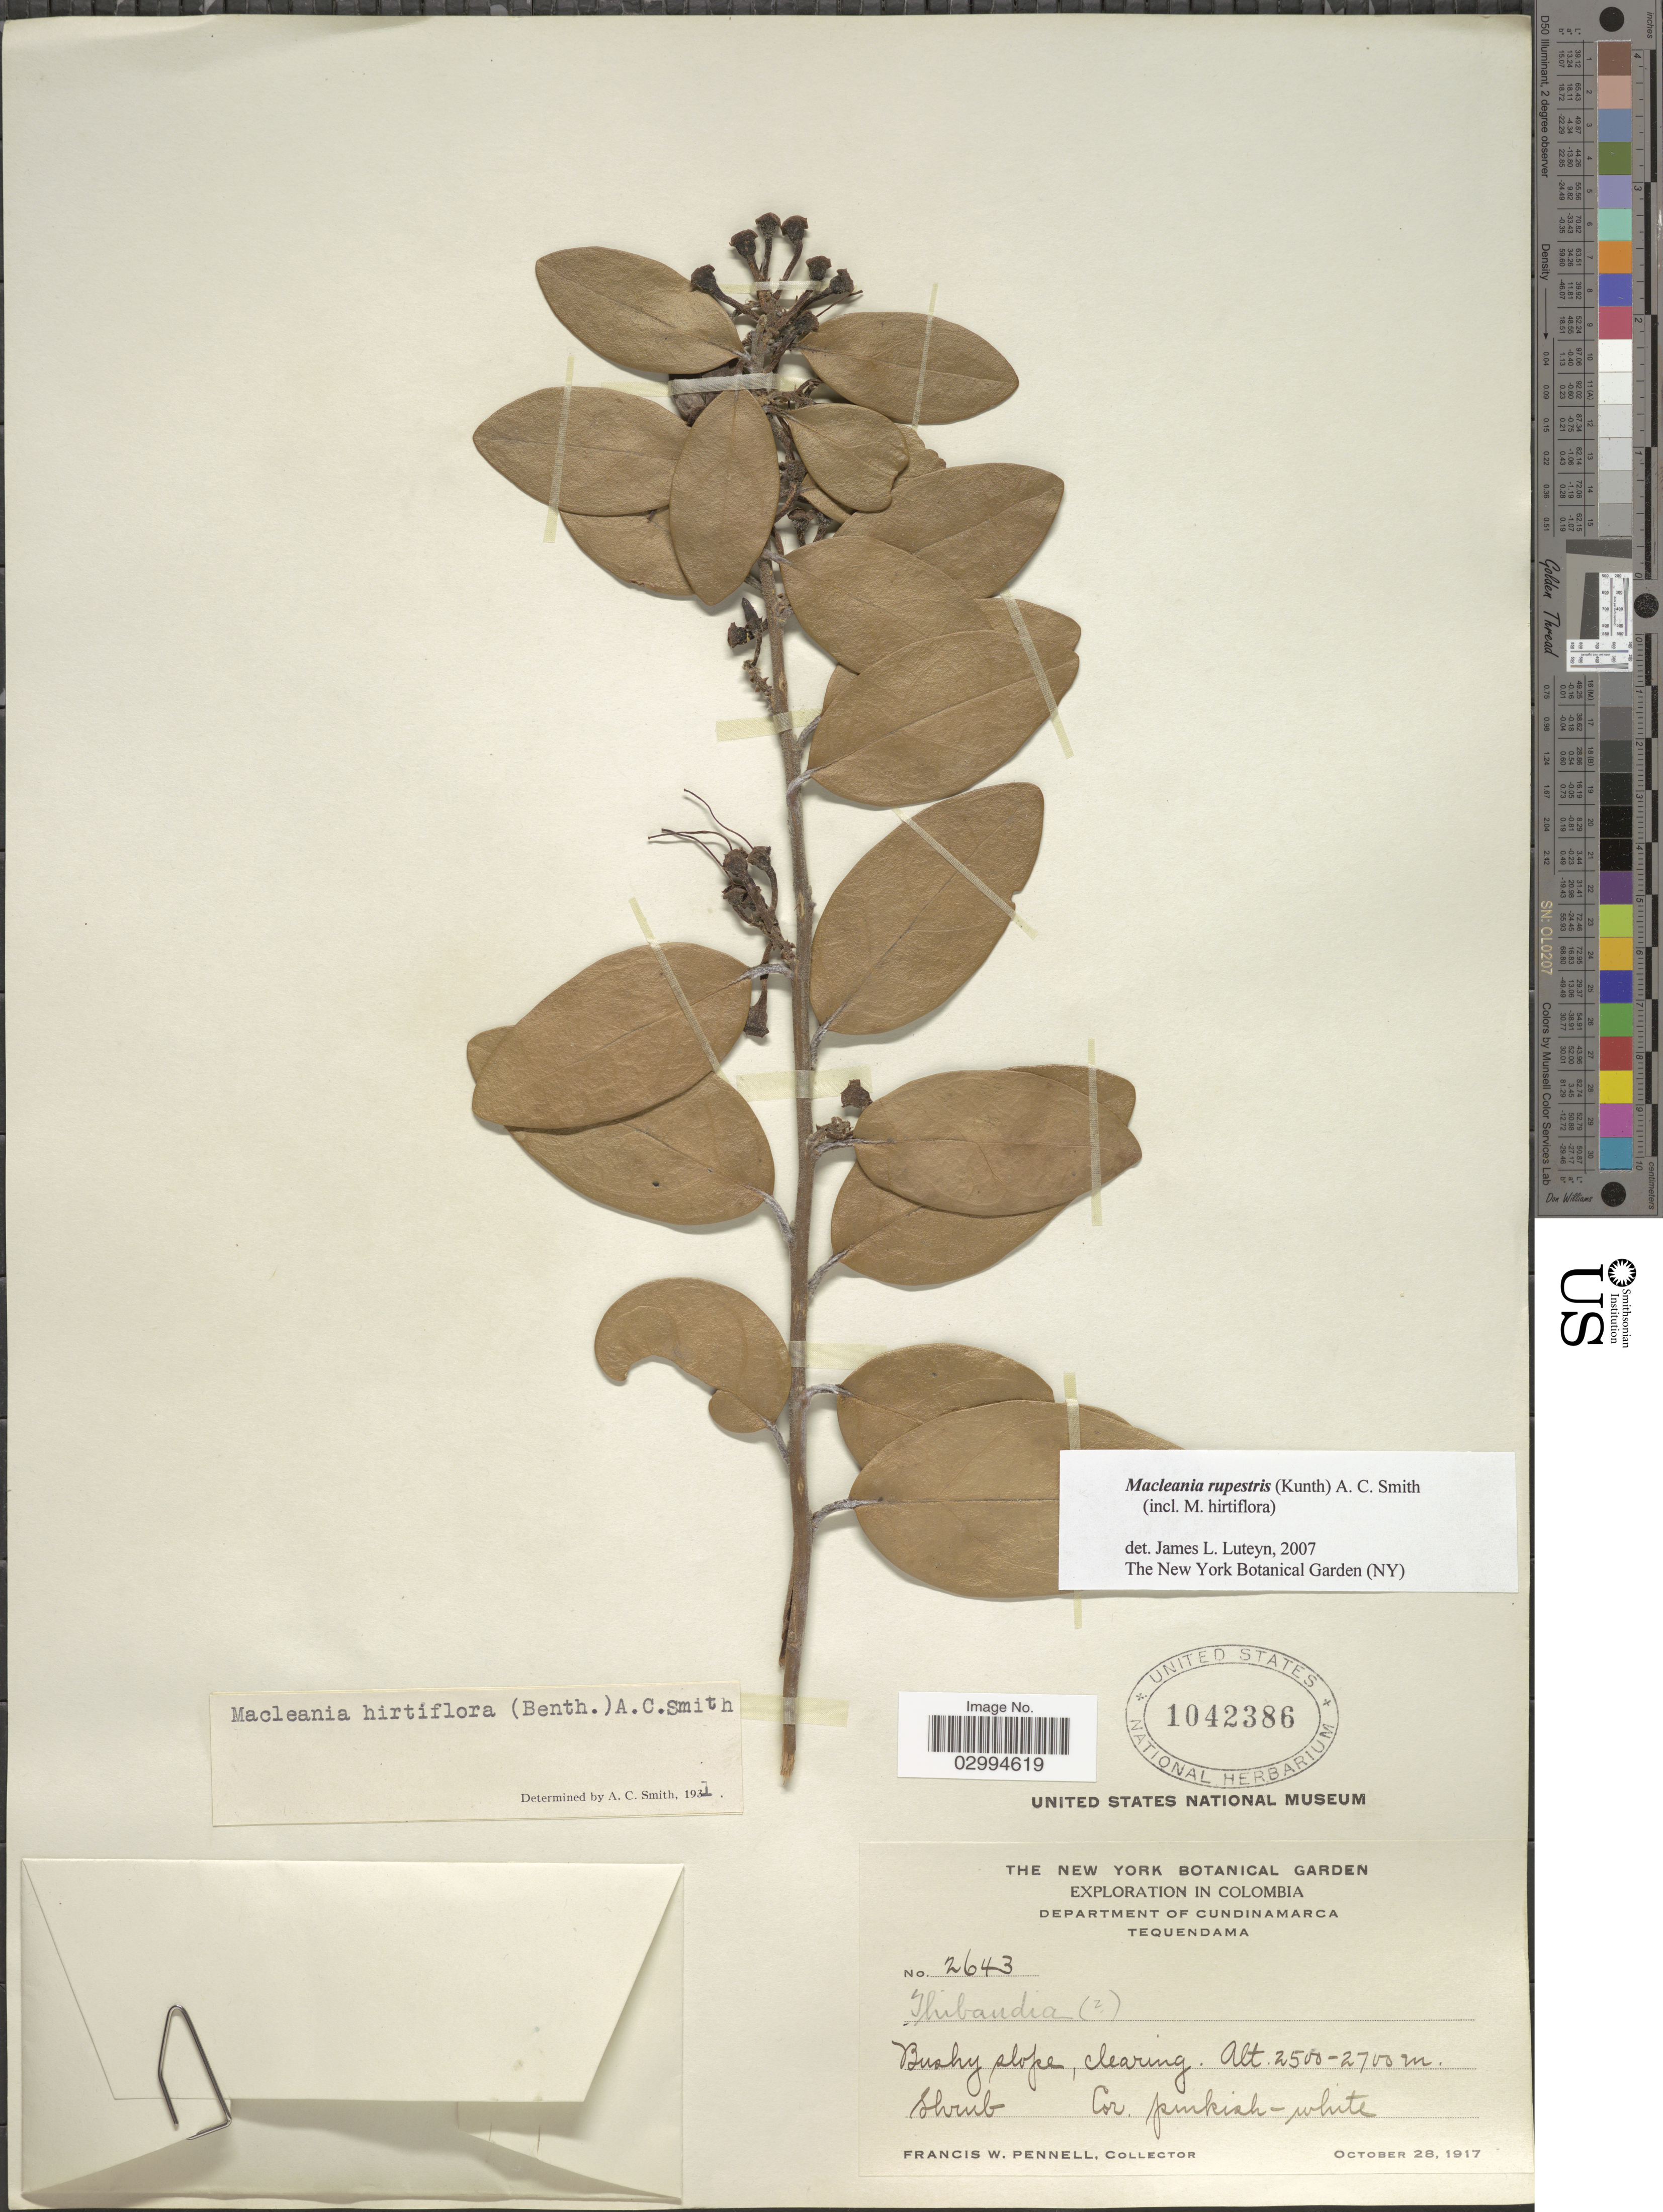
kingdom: Plantae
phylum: Tracheophyta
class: Magnoliopsida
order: Ericales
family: Ericaceae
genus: Macleania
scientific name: Macleania rupestris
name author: (Kunth) A.C. Sm.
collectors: F. W. Pennell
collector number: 2643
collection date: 1917-10-28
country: Colombia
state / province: Cundinamarca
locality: Department of Cundinamarca. Tequendama.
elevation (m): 2500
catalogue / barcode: US 1042386